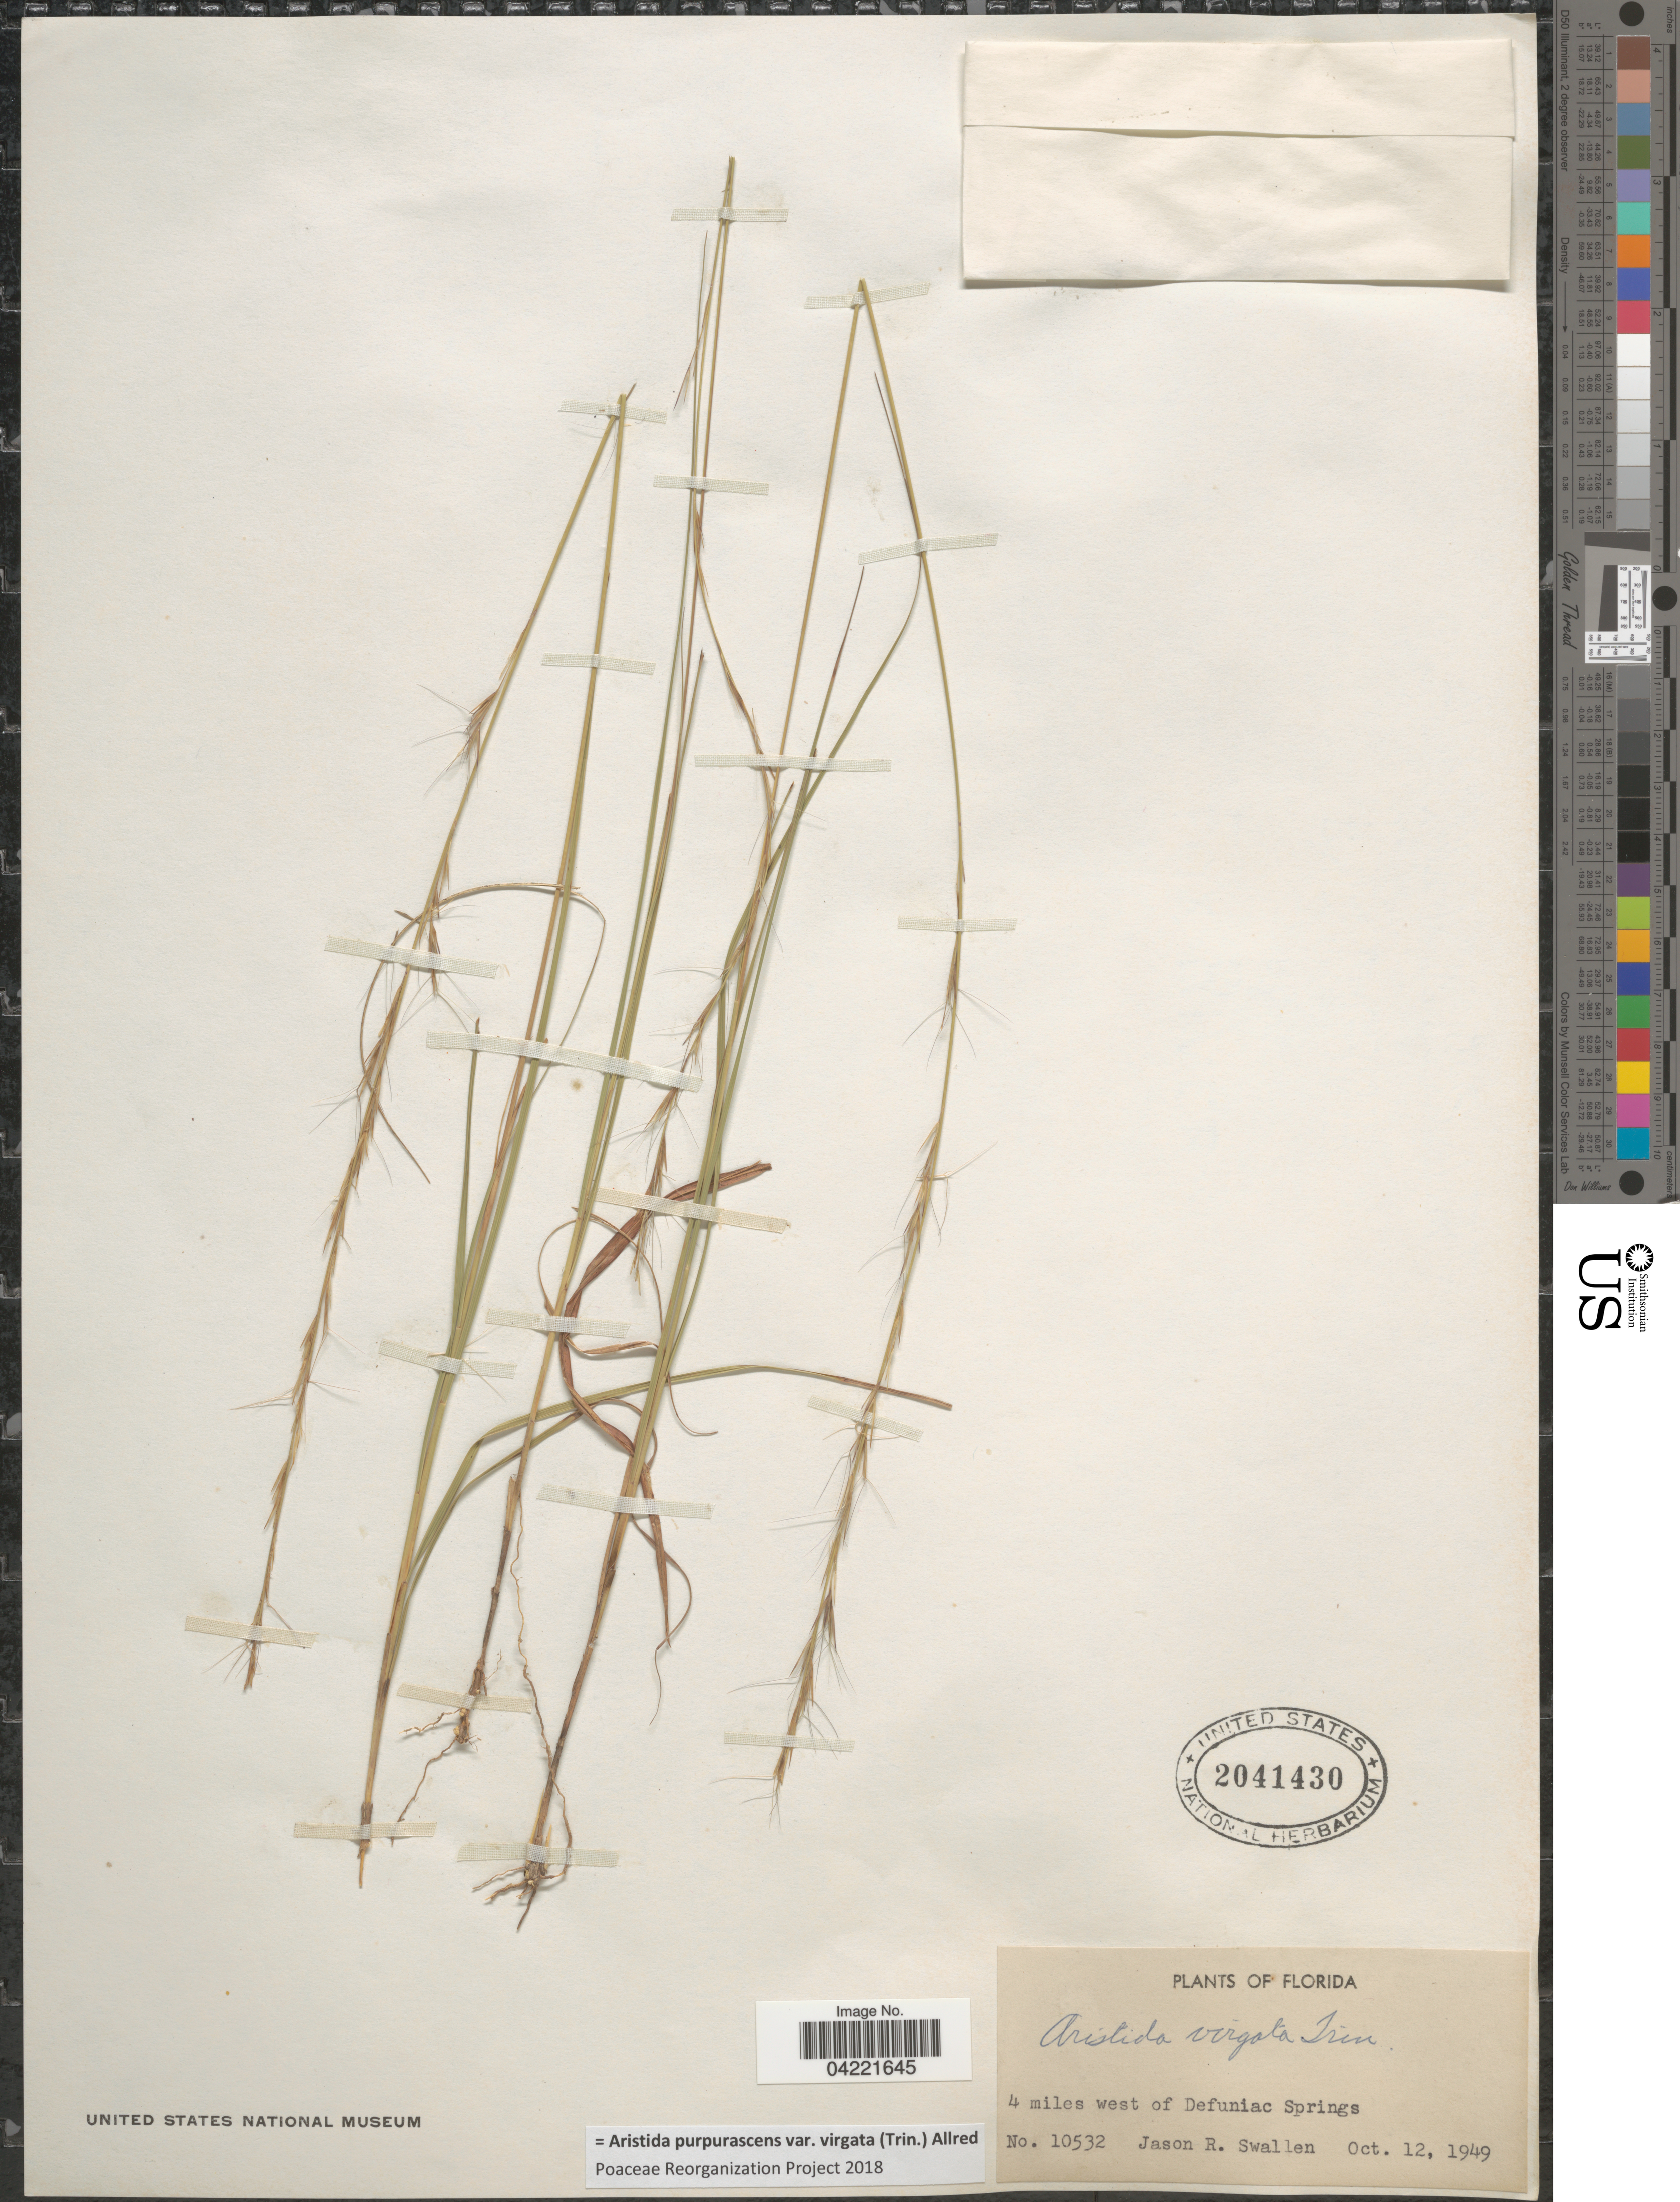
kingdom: Plantae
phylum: Tracheophyta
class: Liliopsida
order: Poales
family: Poaceae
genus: Aristida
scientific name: Aristida purpurascens var. virgata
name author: (Trin.) Allred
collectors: J. R. Swallen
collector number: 10532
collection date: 1949-10-12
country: United States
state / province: Florida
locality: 4 miles west of Defuniac Springs.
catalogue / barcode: US 2041430